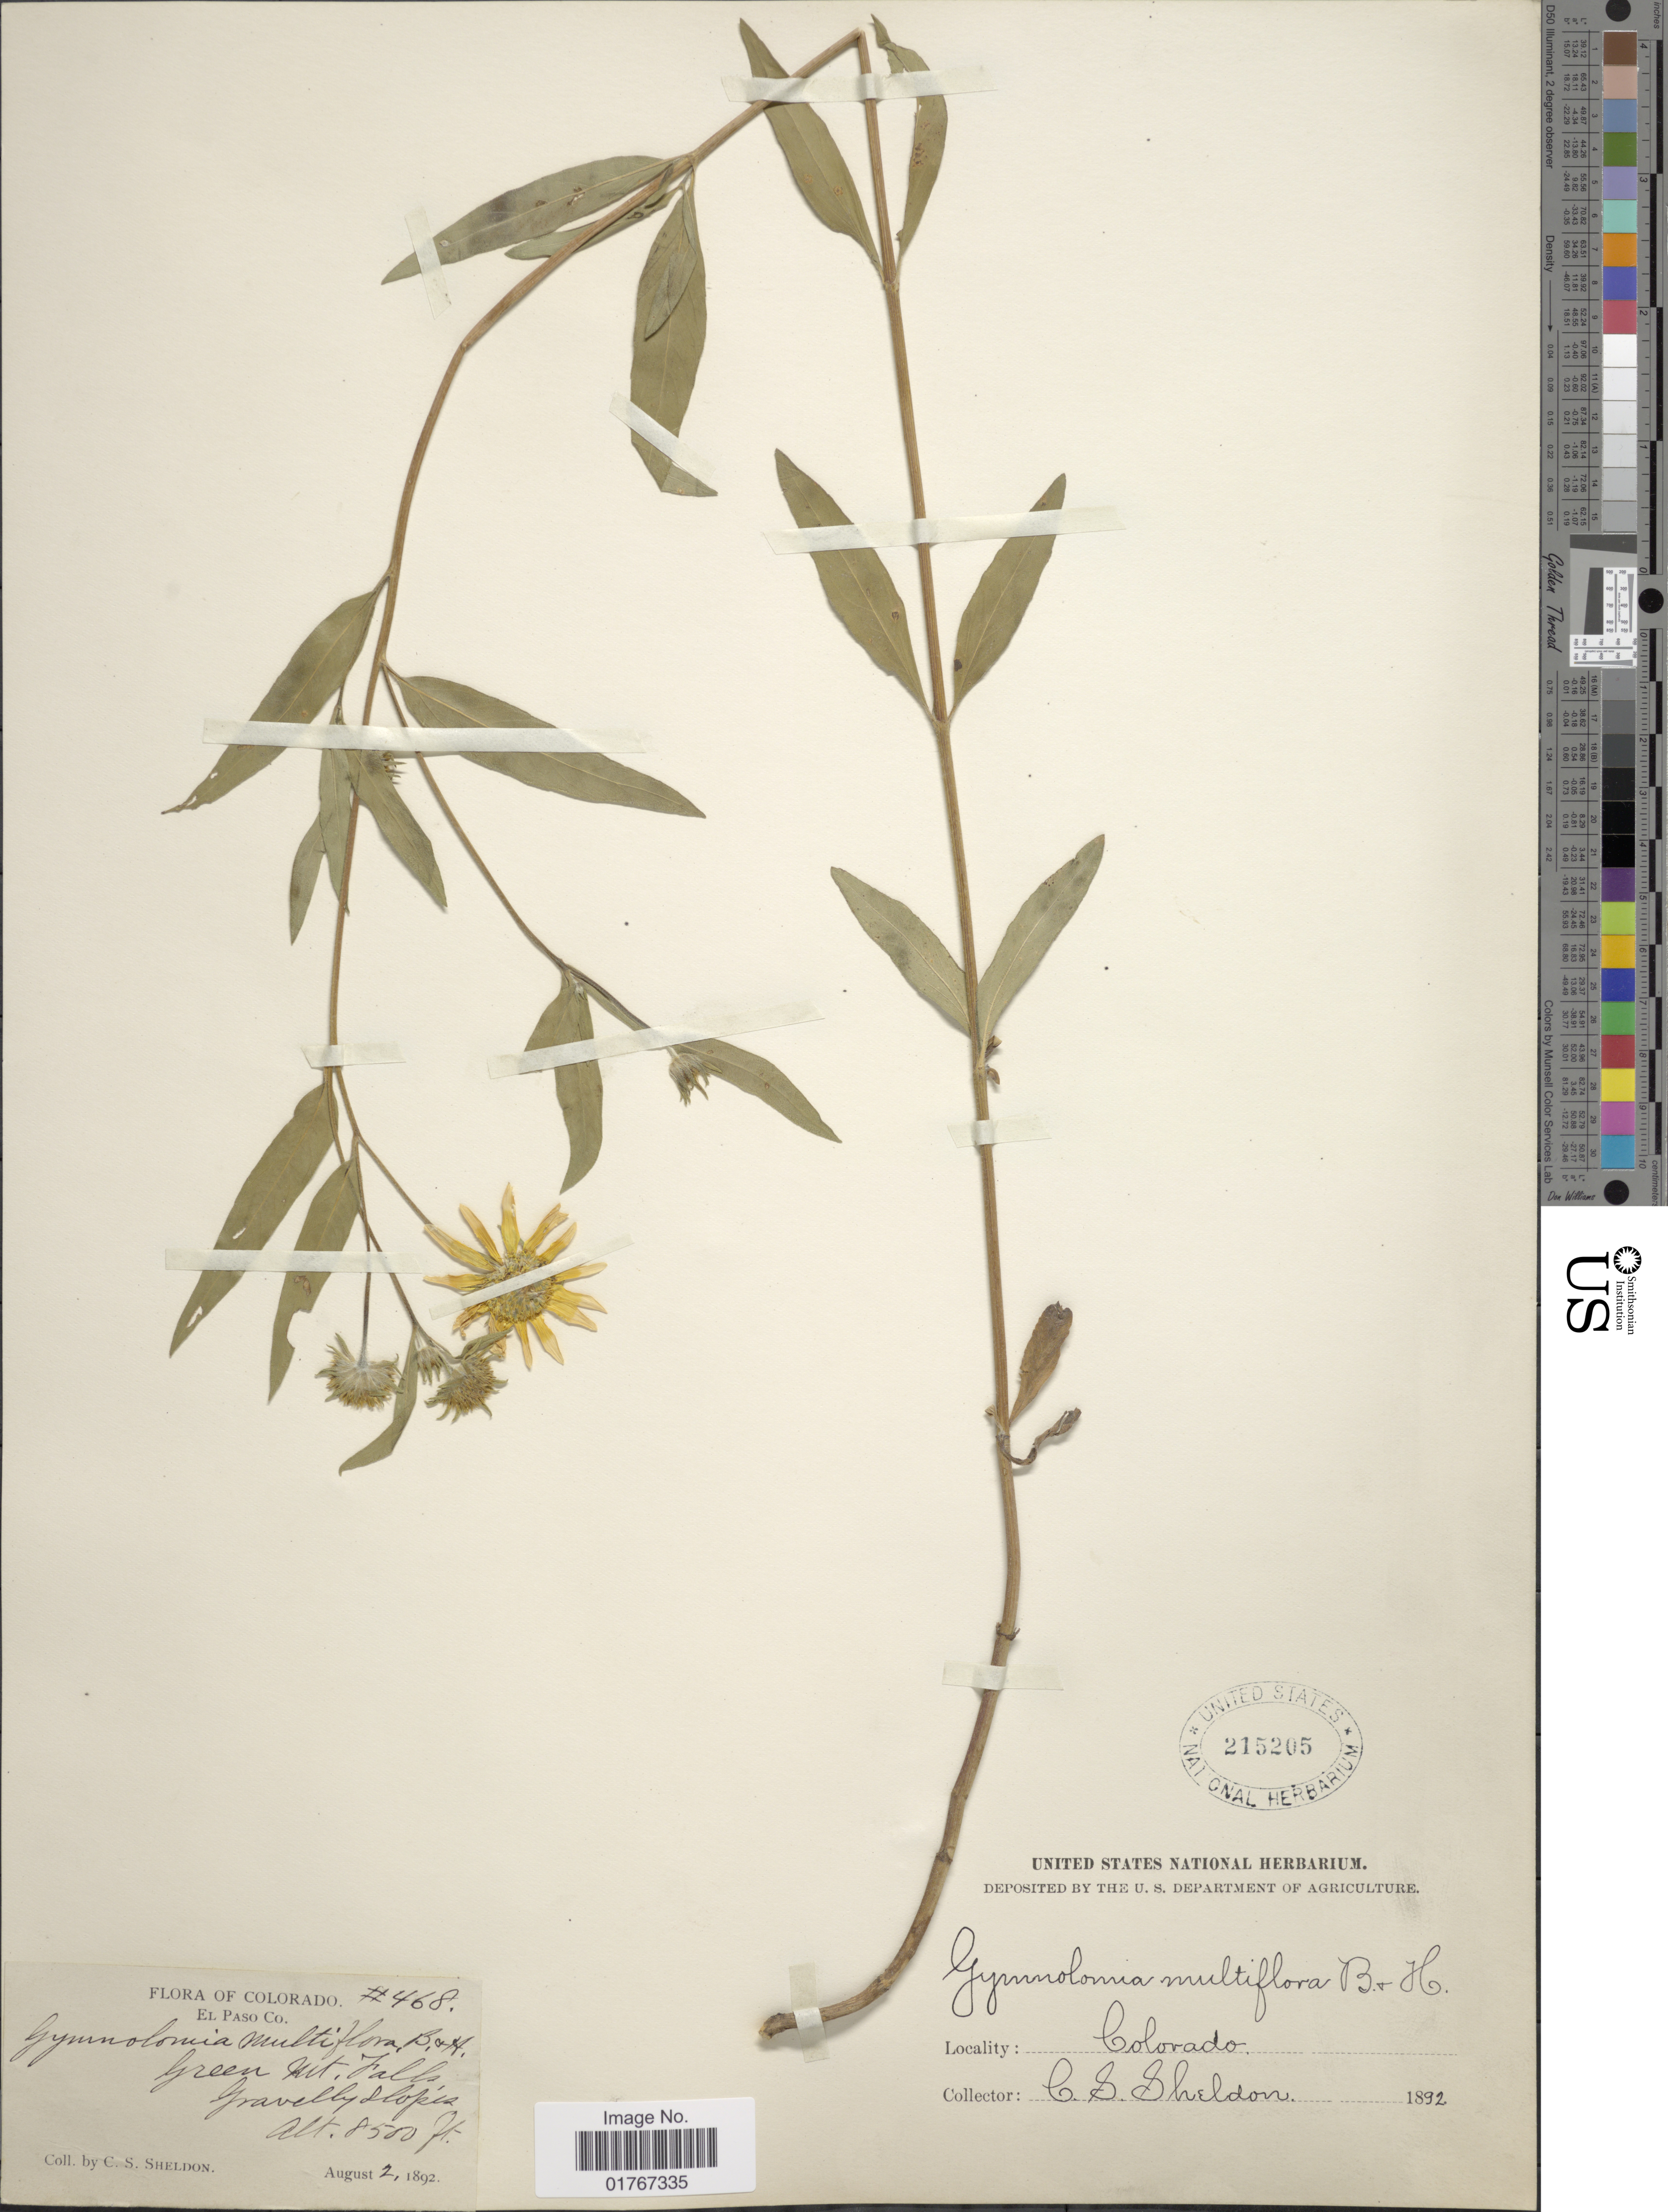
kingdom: Plantae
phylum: Tracheophyta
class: Magnoliopsida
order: Asterales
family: Asteraceae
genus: Heliomeris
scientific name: Heliomeris multiflora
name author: Nutt.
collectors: C. S. Sheldon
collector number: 468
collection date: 1892-08-02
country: United States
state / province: Colorado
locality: El Paso Co, Green Mt. Falls, Gravelly slopes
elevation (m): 2591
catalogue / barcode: US 215205